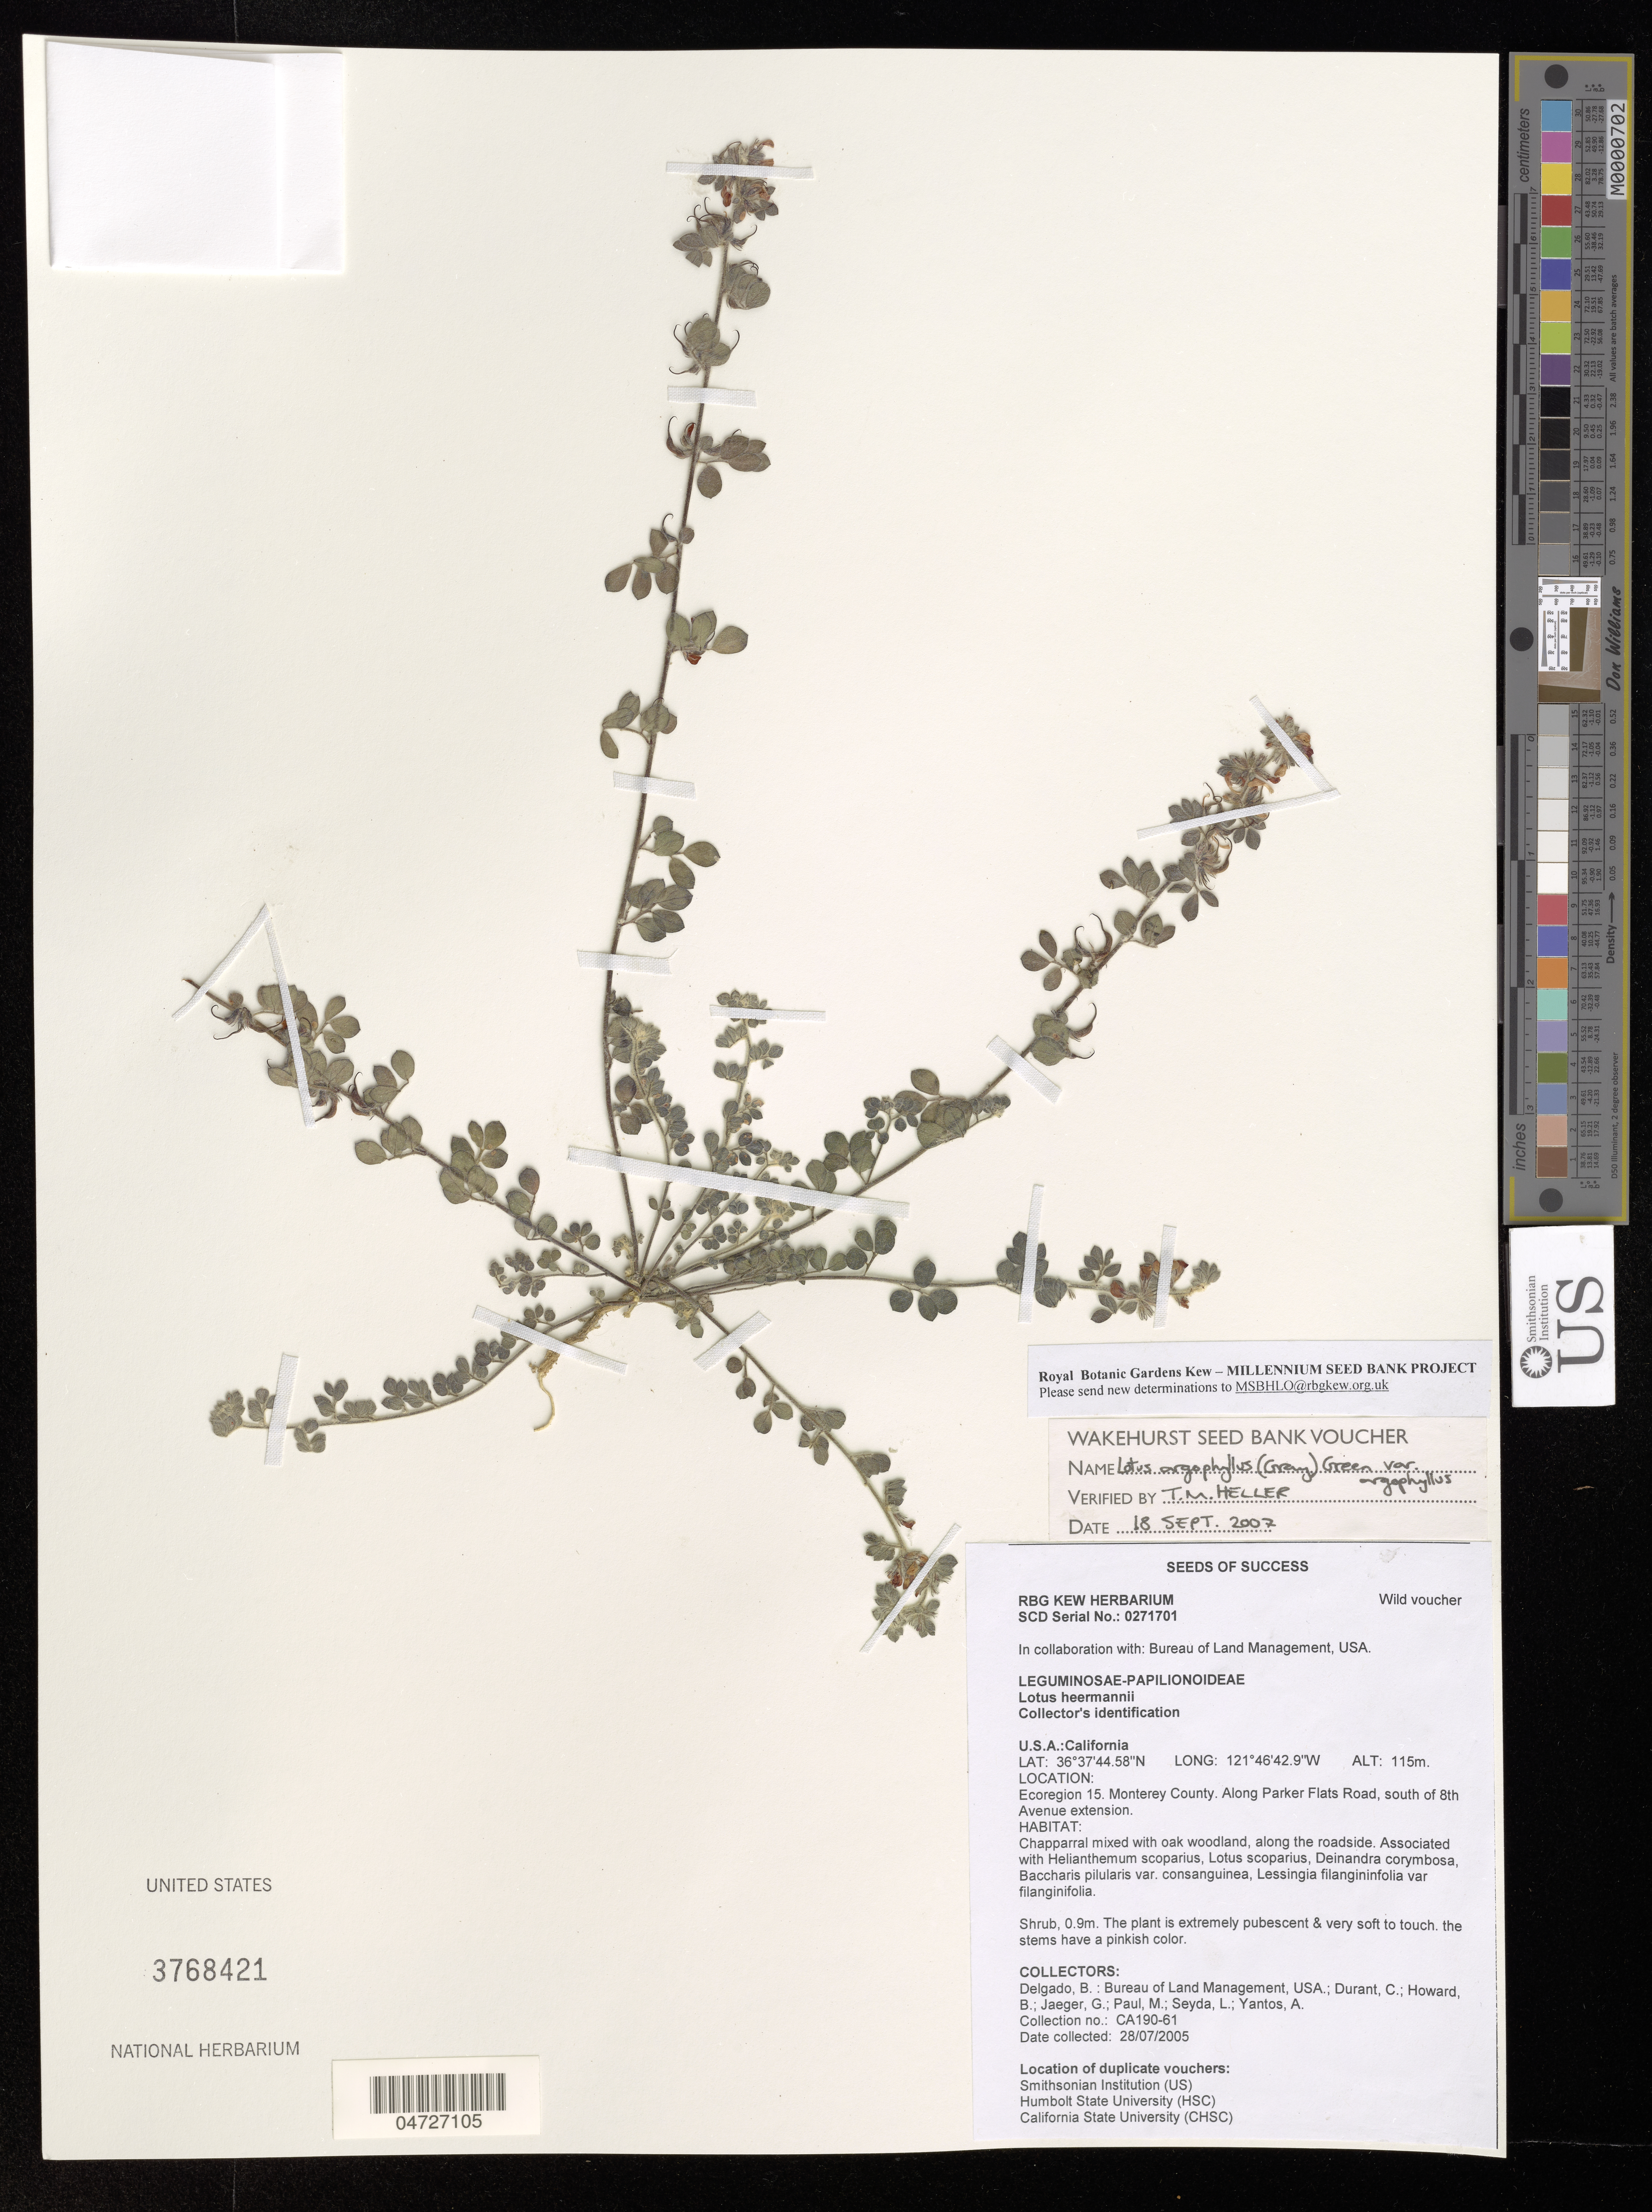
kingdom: Plantae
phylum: Tracheophyta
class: Magnoliopsida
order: Fabales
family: Fabaceae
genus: Lotus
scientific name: Lotus argophyllus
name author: (A. Gray) Greene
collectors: B. Delgado, C. Durant, B. Howard, G. Jaeger & et al.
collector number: CA190-61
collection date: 2005-07-28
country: United States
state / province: California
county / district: Monterey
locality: Ecoregion 15. Monterey County. Along Parker Flats Road, south of 8th Avenue extension.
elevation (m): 115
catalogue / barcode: US 3768421